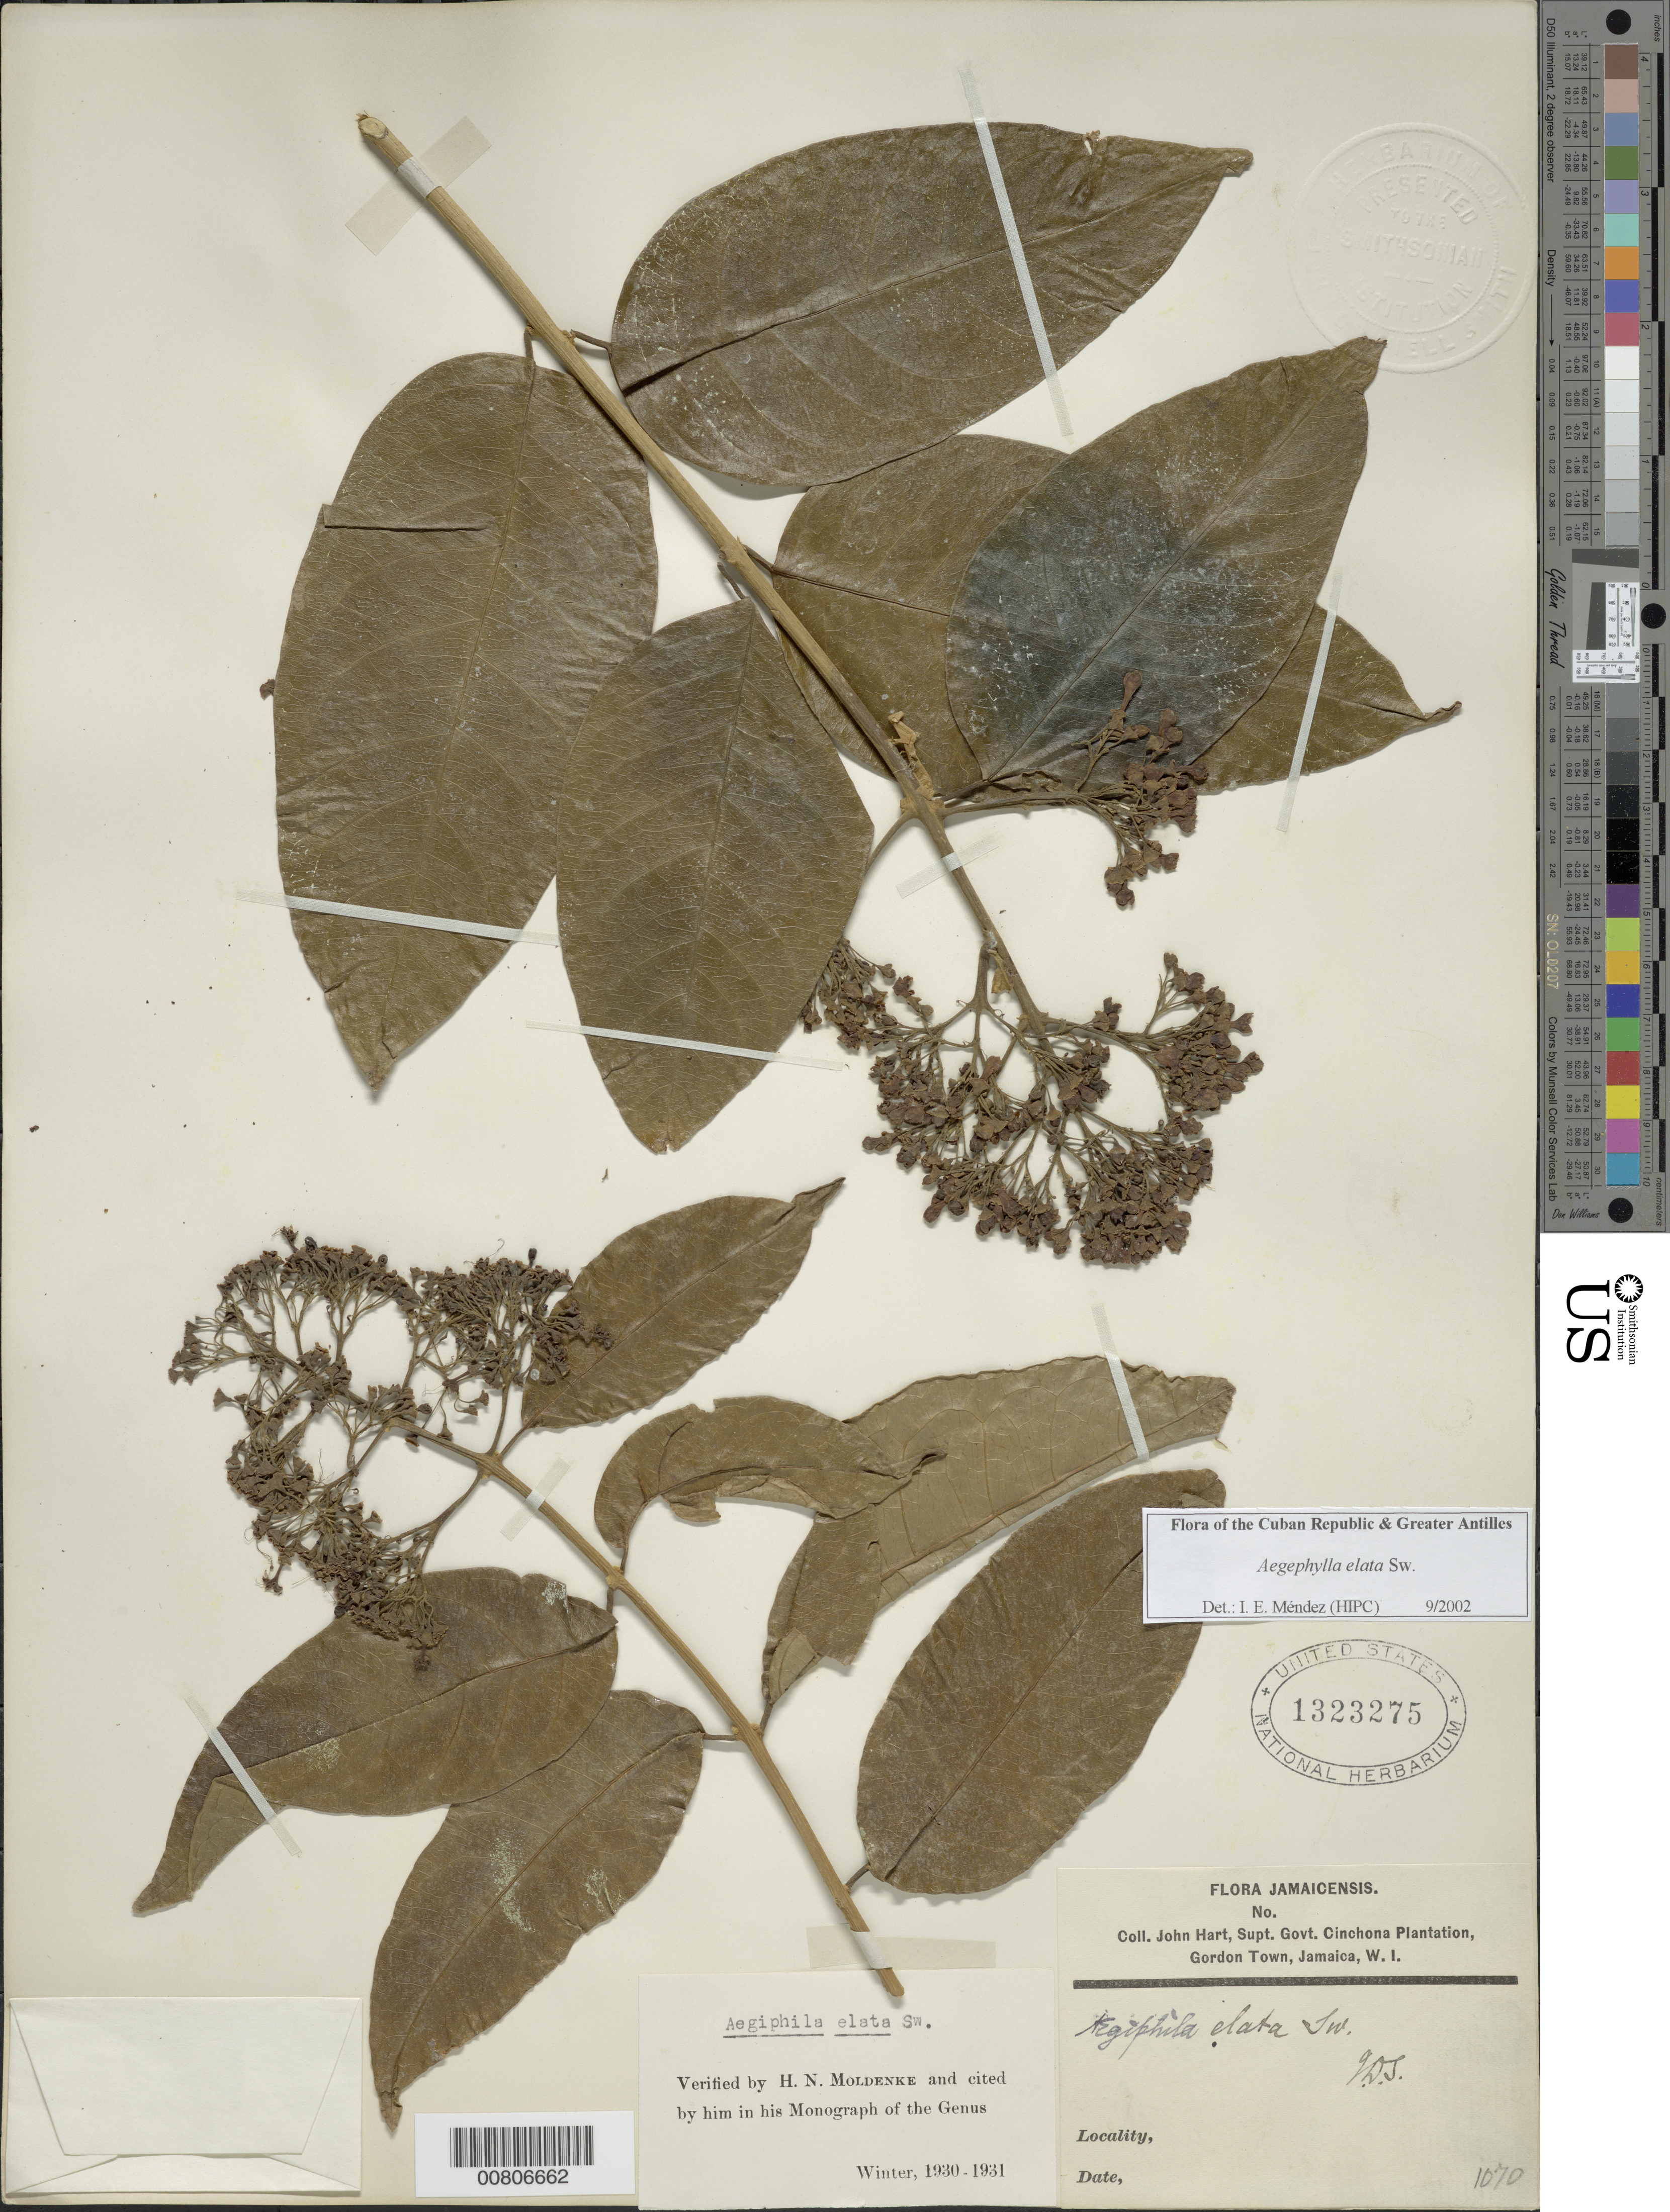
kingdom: Plantae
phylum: Tracheophyta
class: Magnoliopsida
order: Lamiales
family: Lamiaceae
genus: Aegiphila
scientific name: Aegiphila elata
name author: Sw.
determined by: Méndez, Isidro E., (HIPC)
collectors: J. Hart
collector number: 1070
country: Jamaica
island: Jamaica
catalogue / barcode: US 1323275